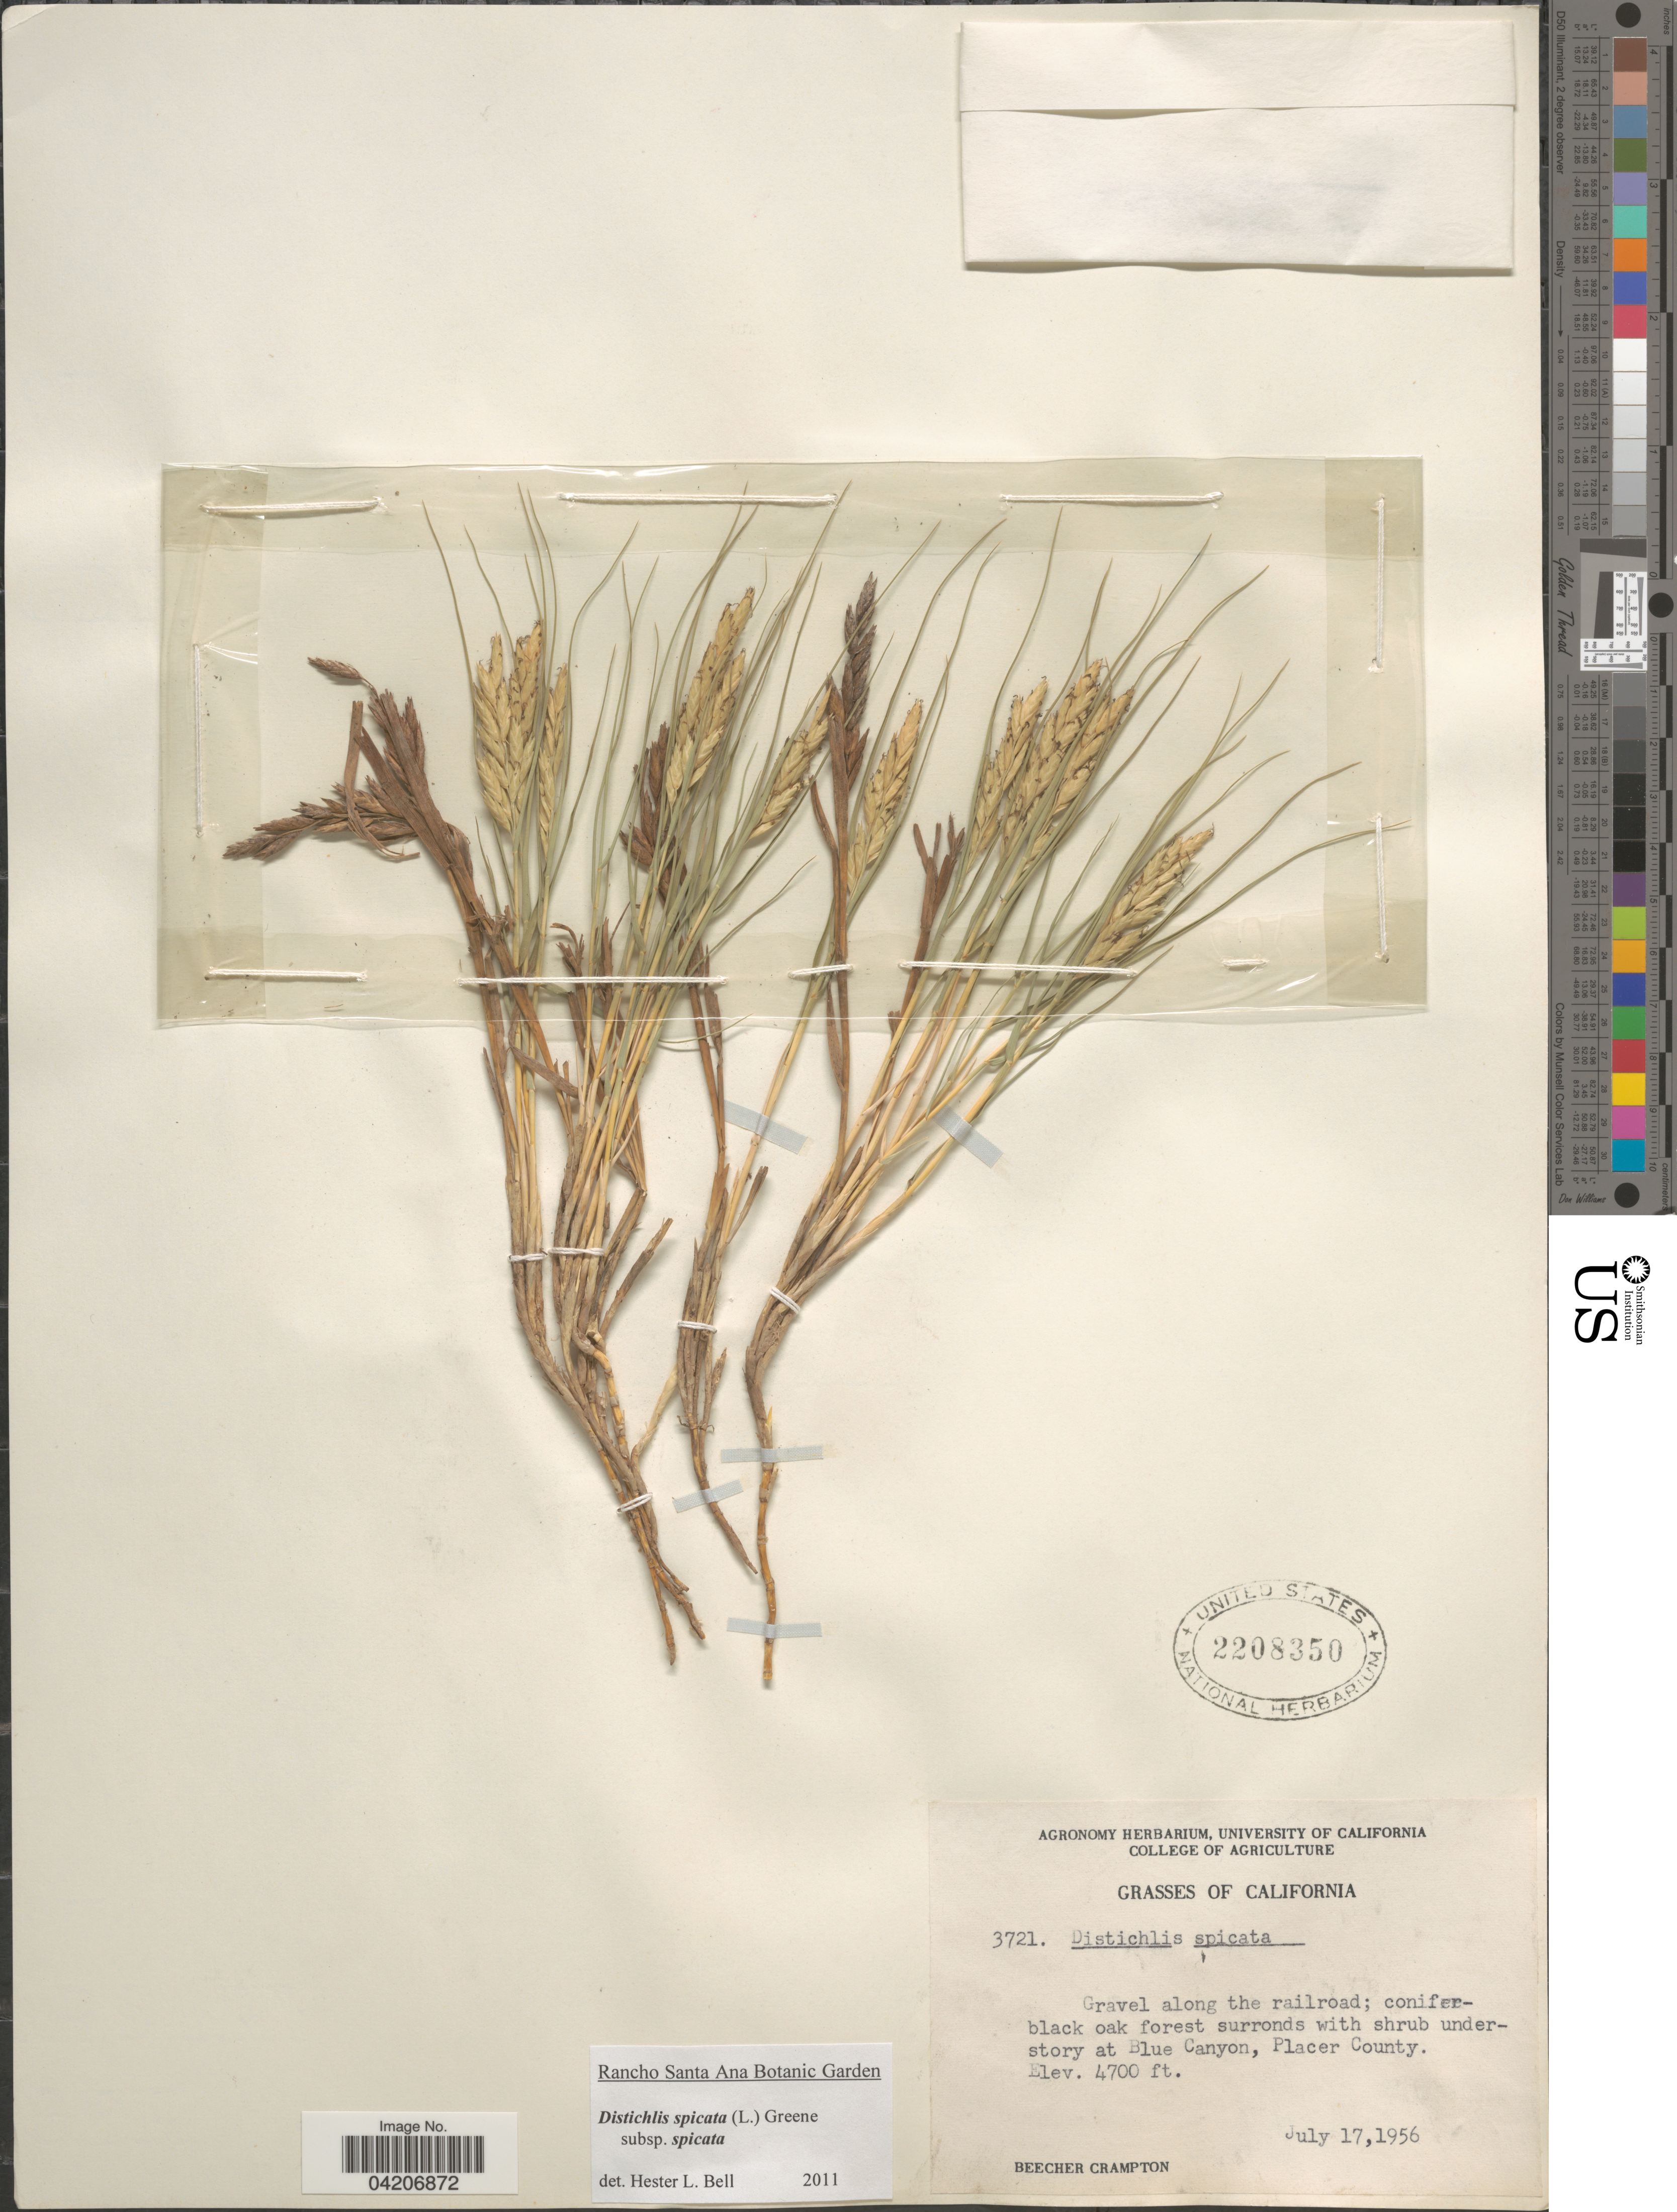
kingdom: Plantae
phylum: Tracheophyta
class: Liliopsida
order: Poales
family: Poaceae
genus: Distichlis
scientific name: Distichlis spicata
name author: (L.) Greene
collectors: B. Crampton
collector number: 3721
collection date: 1956-07-17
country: United States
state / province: California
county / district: Placer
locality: Coniferblack oak forest surrounds with shrub understory at Blue Canyon, Placer County.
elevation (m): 1433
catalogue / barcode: US 2208350